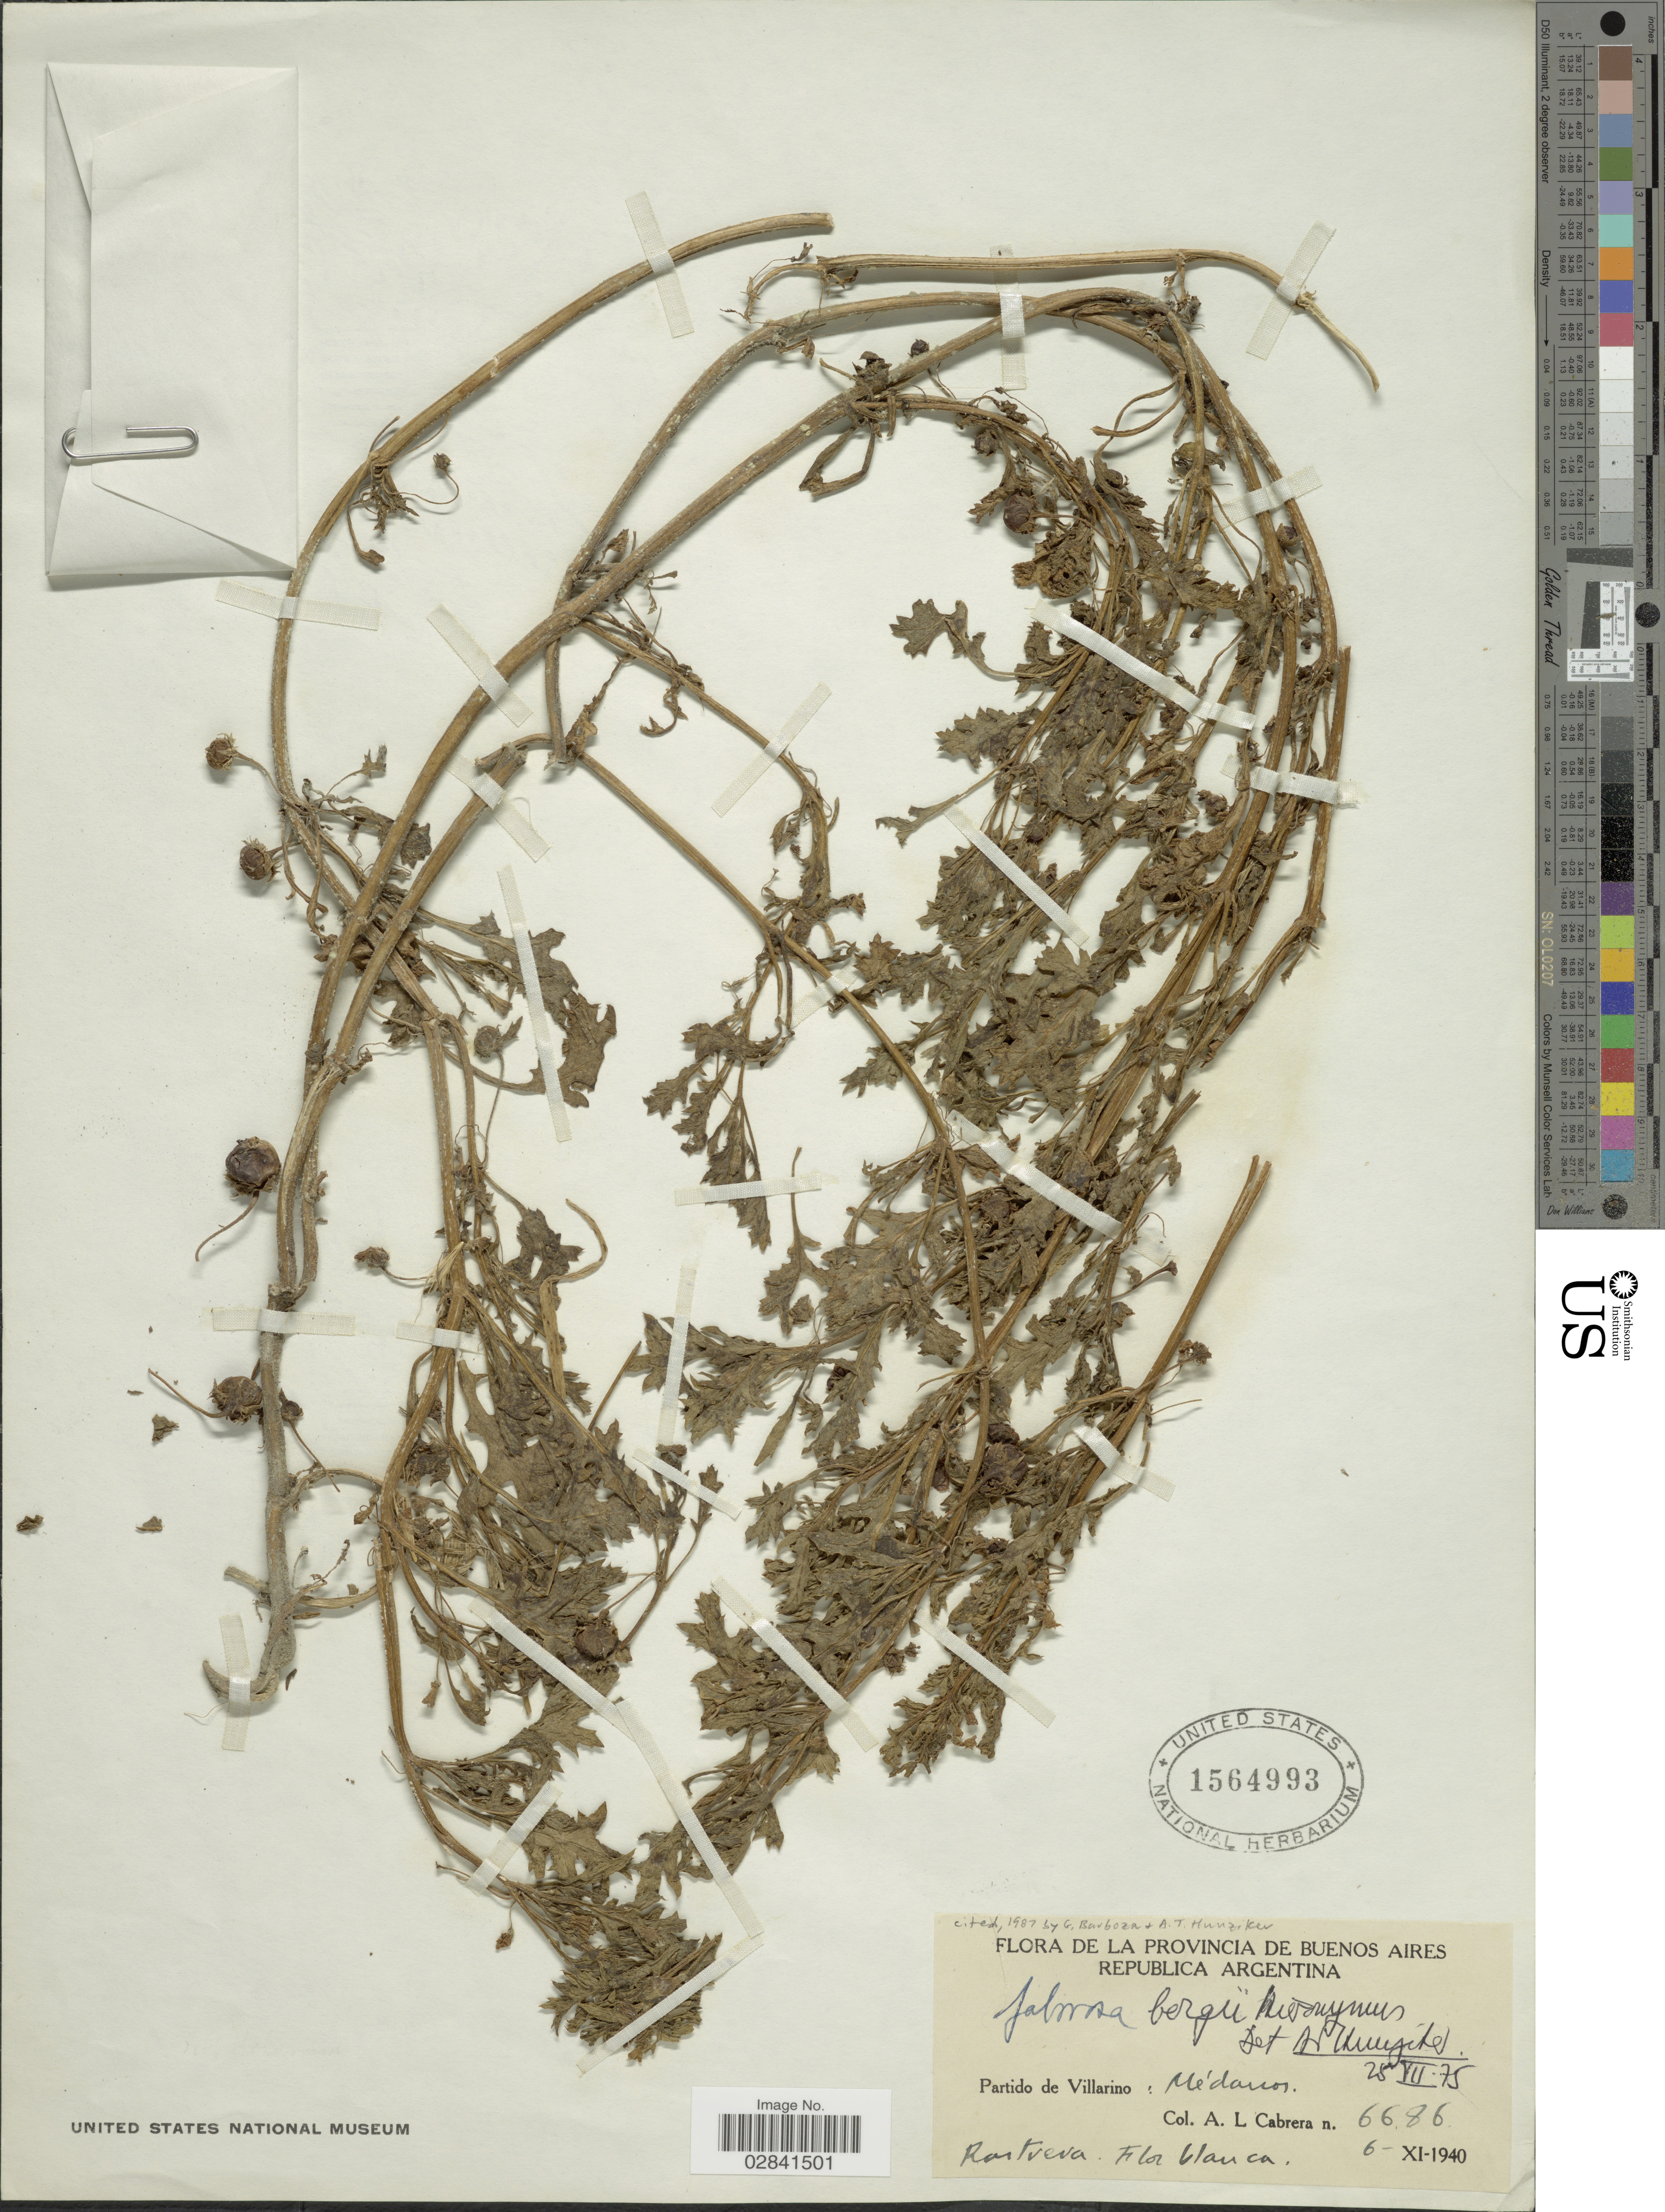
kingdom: Plantae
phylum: Tracheophyta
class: Magnoliopsida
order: Solanales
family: Solanaceae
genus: Jaborosa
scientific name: Jaborosa bergii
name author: Hieron.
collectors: A. L. Cabrera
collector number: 6686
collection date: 1940-11-06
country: Argentina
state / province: Buenos Aires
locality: Partido de Villarino: Médanos.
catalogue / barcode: US 1564993